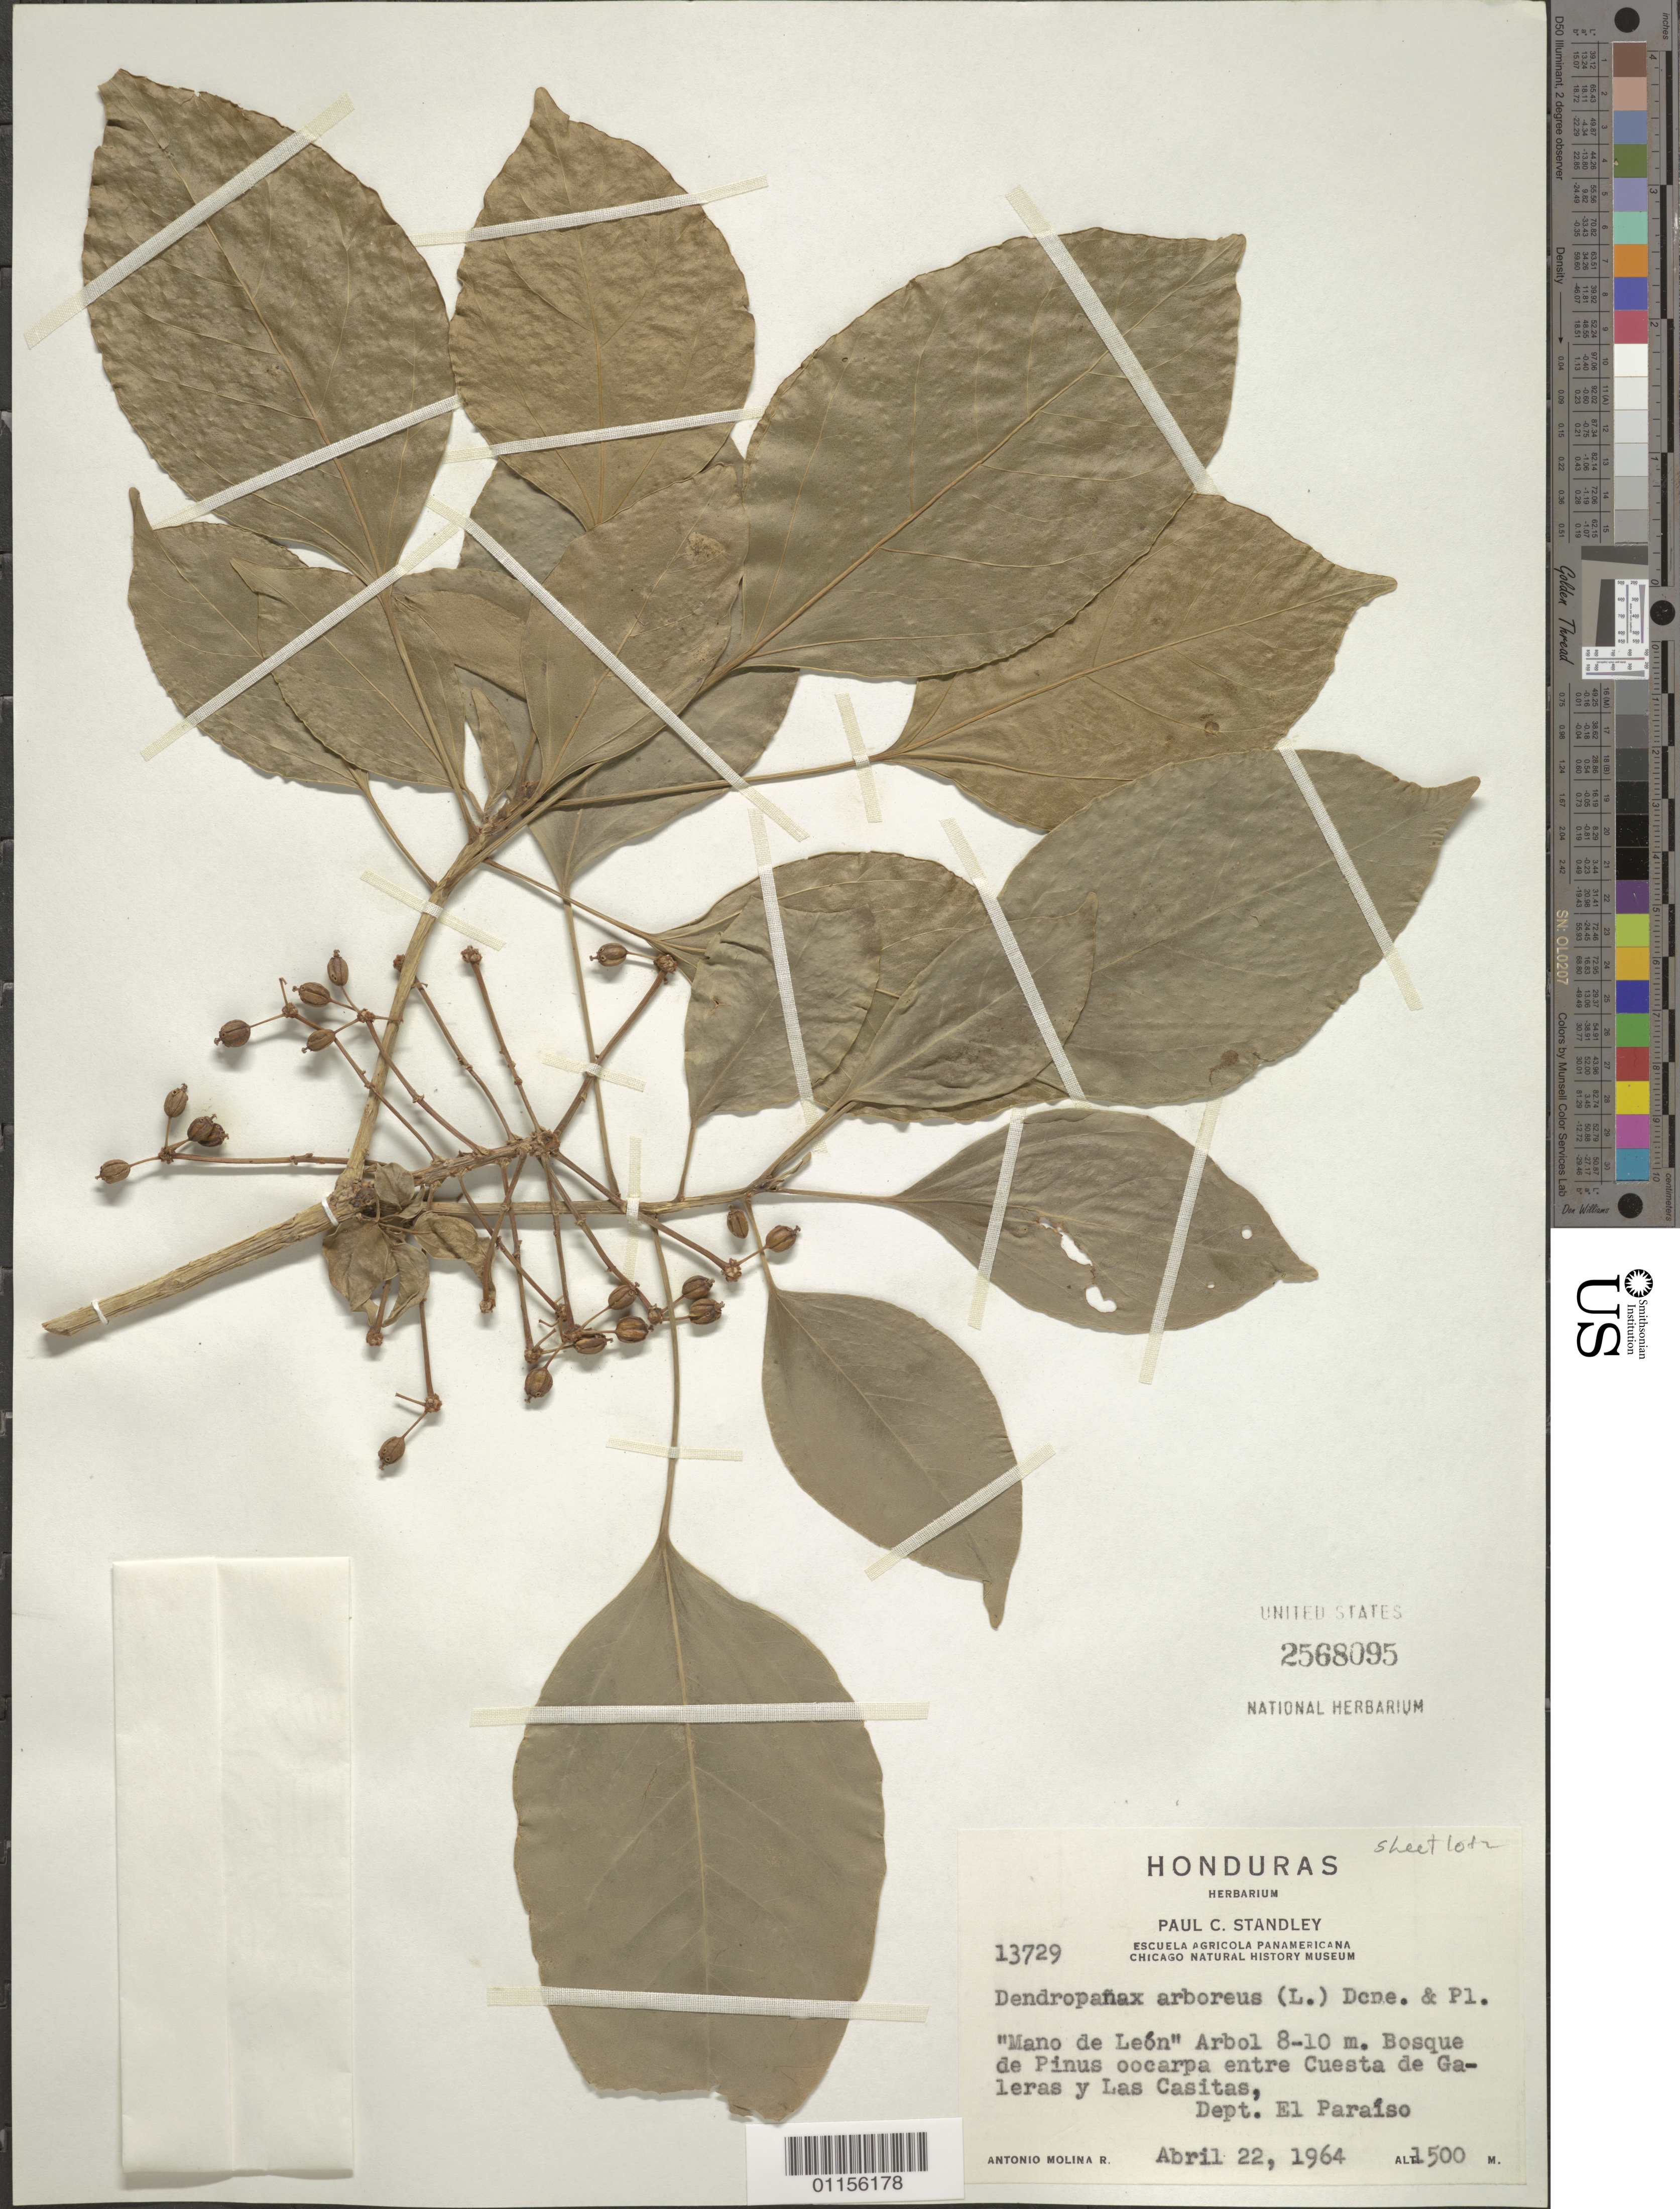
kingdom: Plantae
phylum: Tracheophyta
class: Magnoliopsida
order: Apiales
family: Araliaceae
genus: Dendropanax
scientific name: Dendropanax arboreus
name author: (L.) Decne. & Planch.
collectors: A. Molina R.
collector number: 13729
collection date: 1964-04-22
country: Honduras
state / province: El Paraíso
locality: Cuesta de Galeras y Las Casitas.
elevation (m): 1500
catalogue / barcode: US 2568095